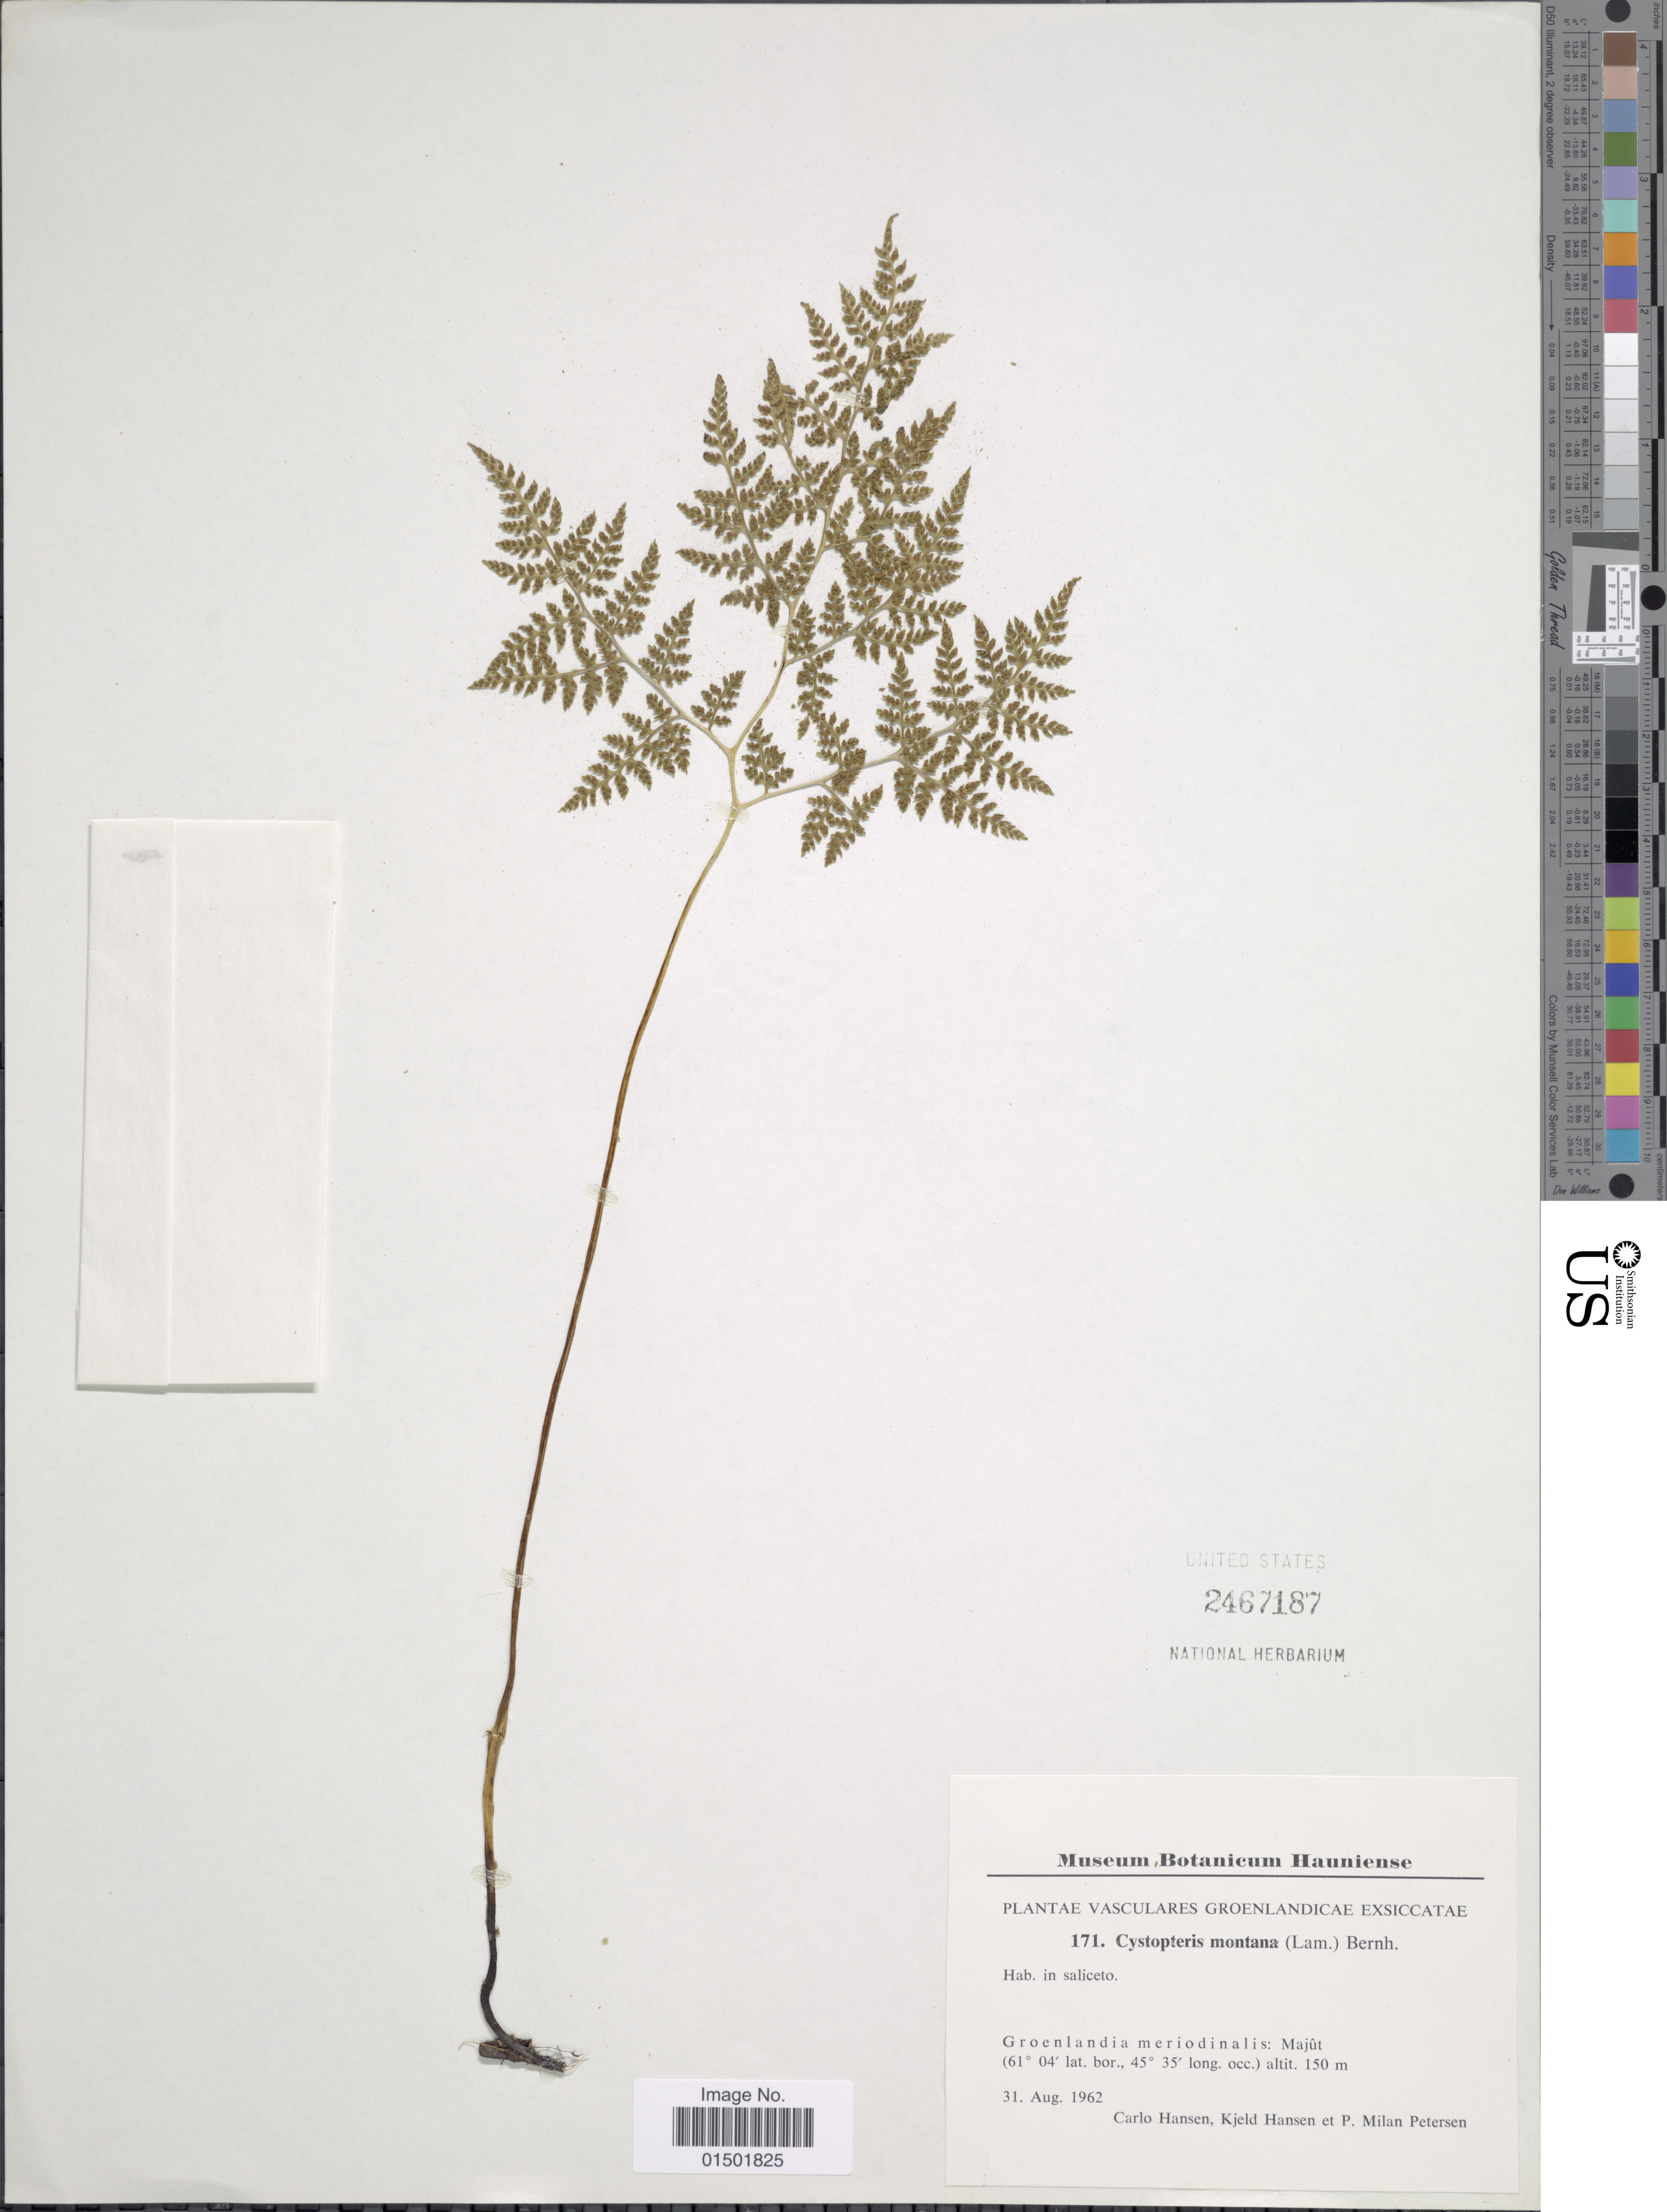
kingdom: Plantae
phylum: Tracheophyta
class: Polypodiopsida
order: Polypodiales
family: Cystopteridaceae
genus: Cystopteris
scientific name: Cystopteris montana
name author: (Lam.) Desv.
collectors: C. Hansen, K. Hansen & P. Petersen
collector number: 171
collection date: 1962-08-31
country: Greenland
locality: Groenlanida meriodinalis: Majut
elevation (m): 150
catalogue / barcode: US 2467187